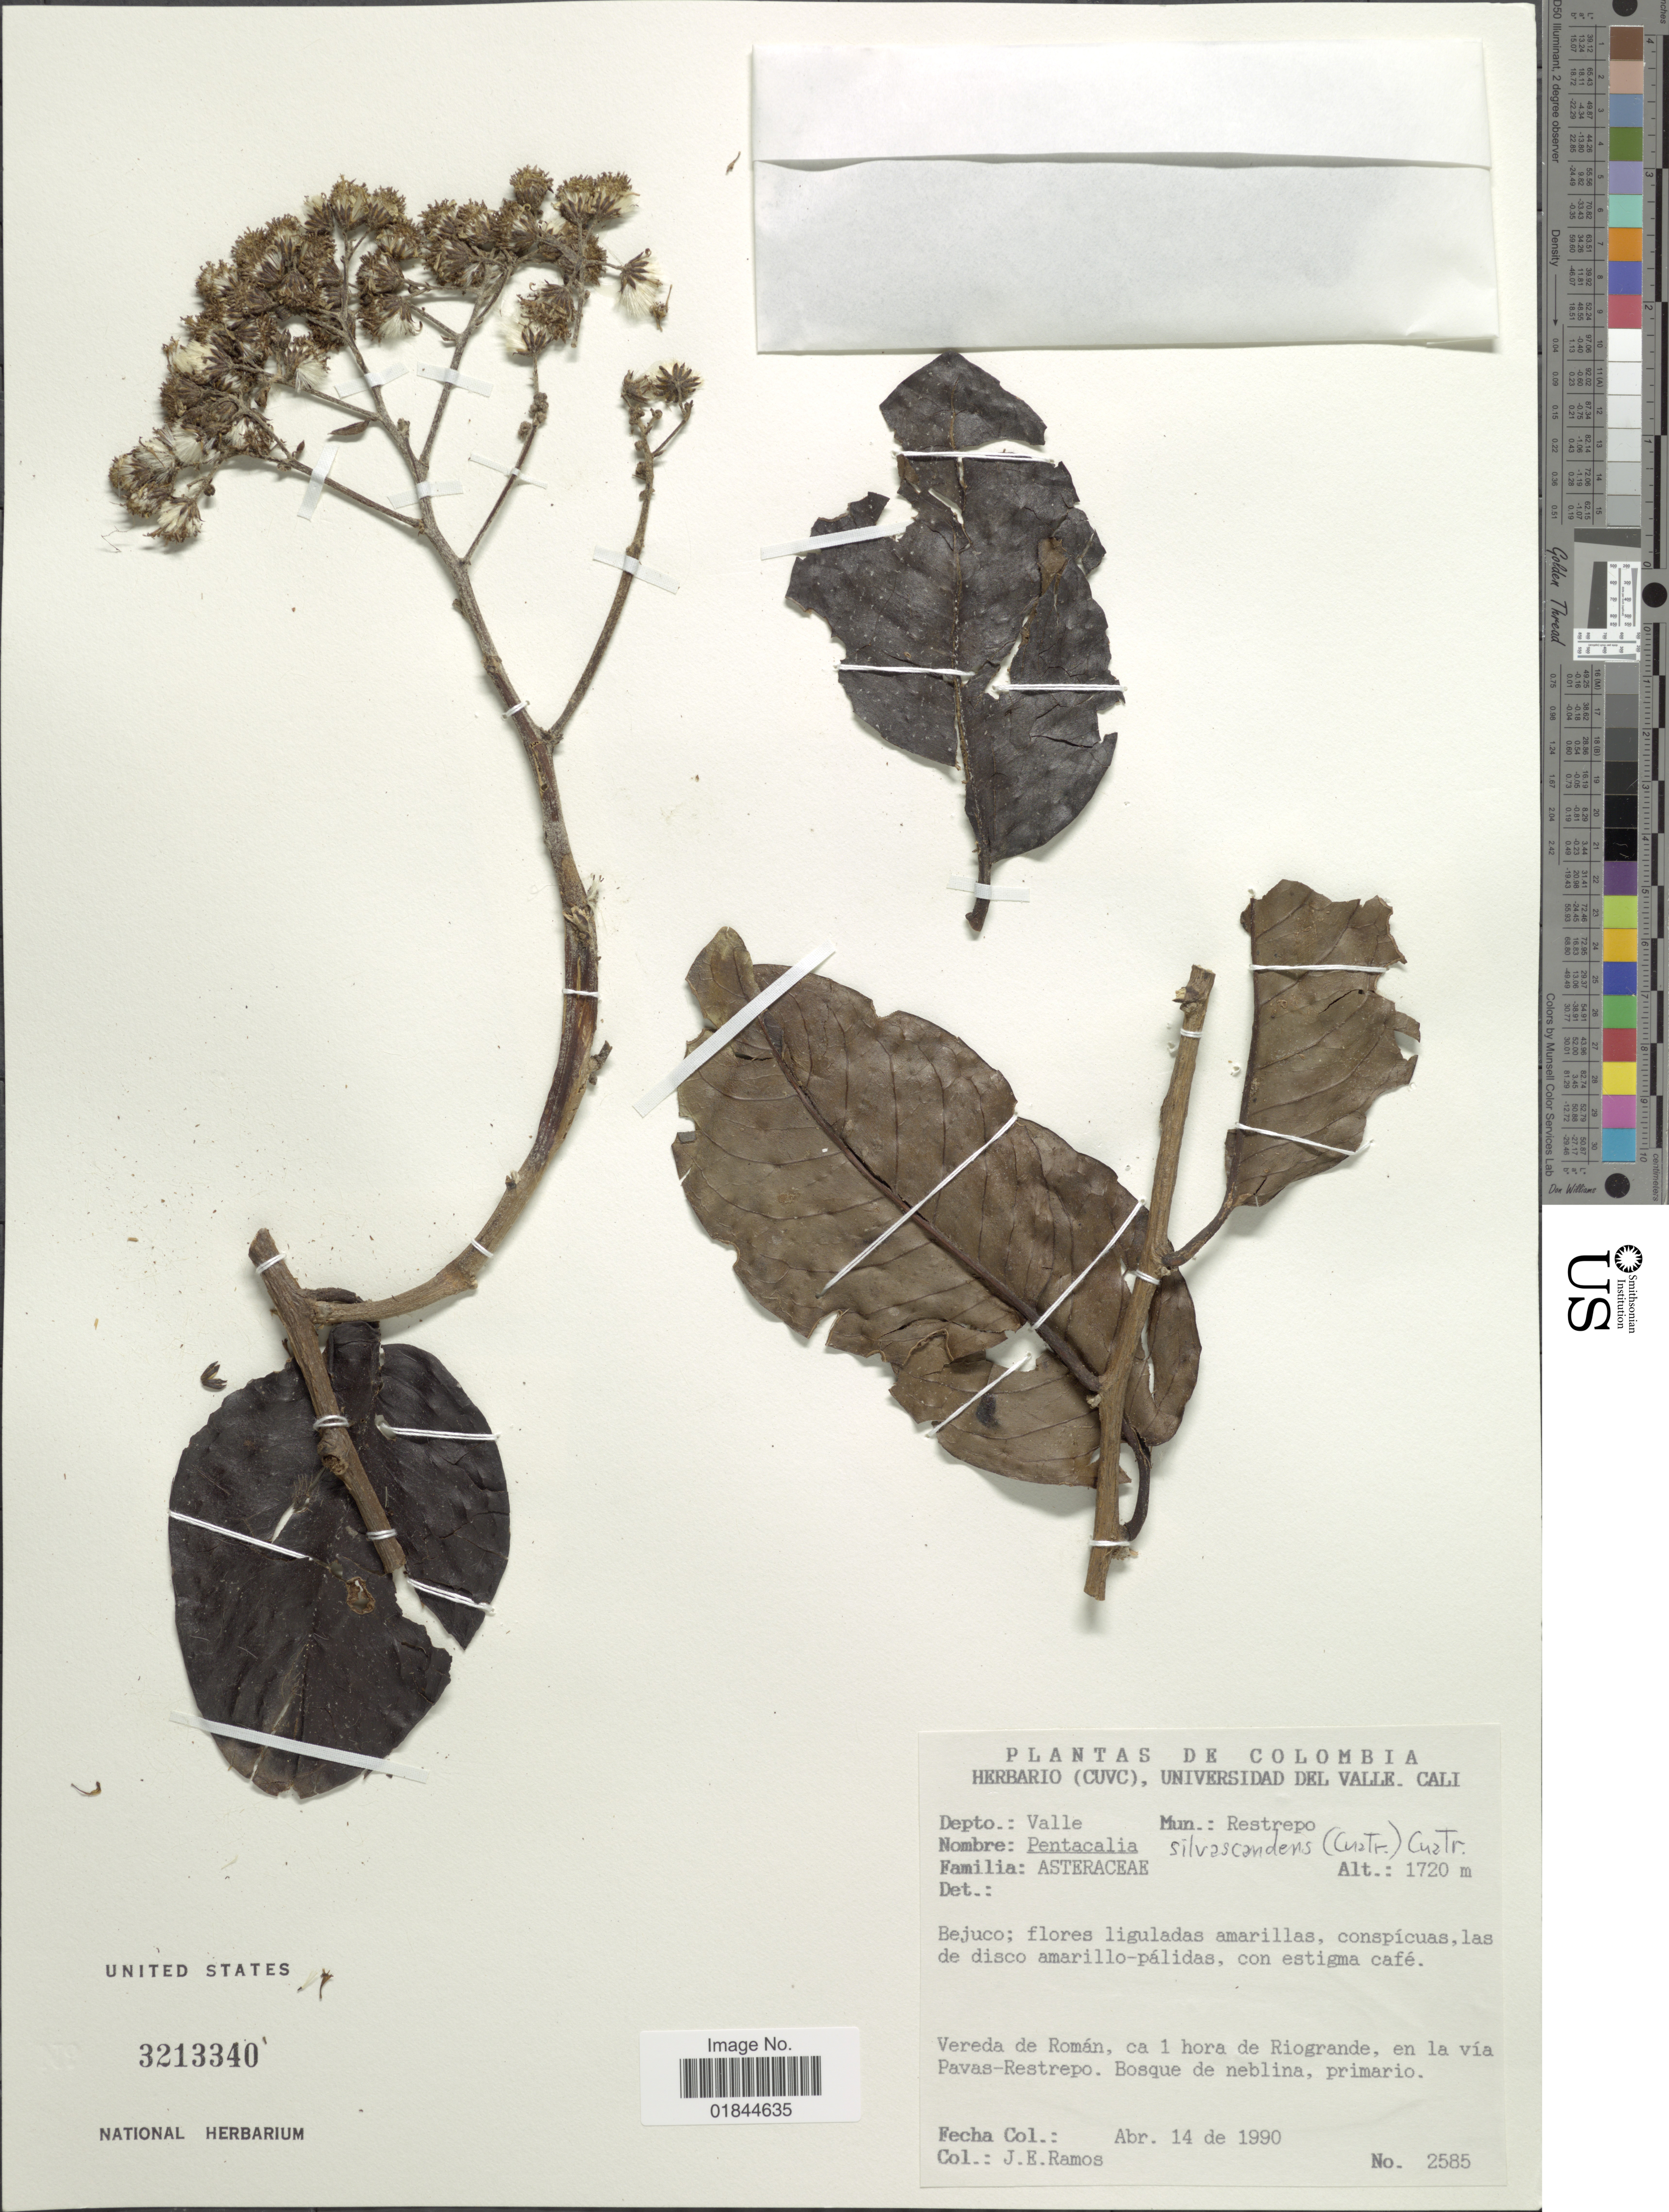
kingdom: Plantae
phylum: Tracheophyta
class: Magnoliopsida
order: Asterales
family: Asteraceae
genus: Pentacalia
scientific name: Pentacalia silvascandens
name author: (Cuatrec.) Cuatrec.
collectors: J. E. Ramos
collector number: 2585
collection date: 1990-04-14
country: Colombia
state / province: Valle del Cauca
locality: Mun. Restrepo, Vereda de Roman, ca 1 hora de Riogrande, en la via Pavas-Restrepo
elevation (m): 1720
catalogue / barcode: US 3213340